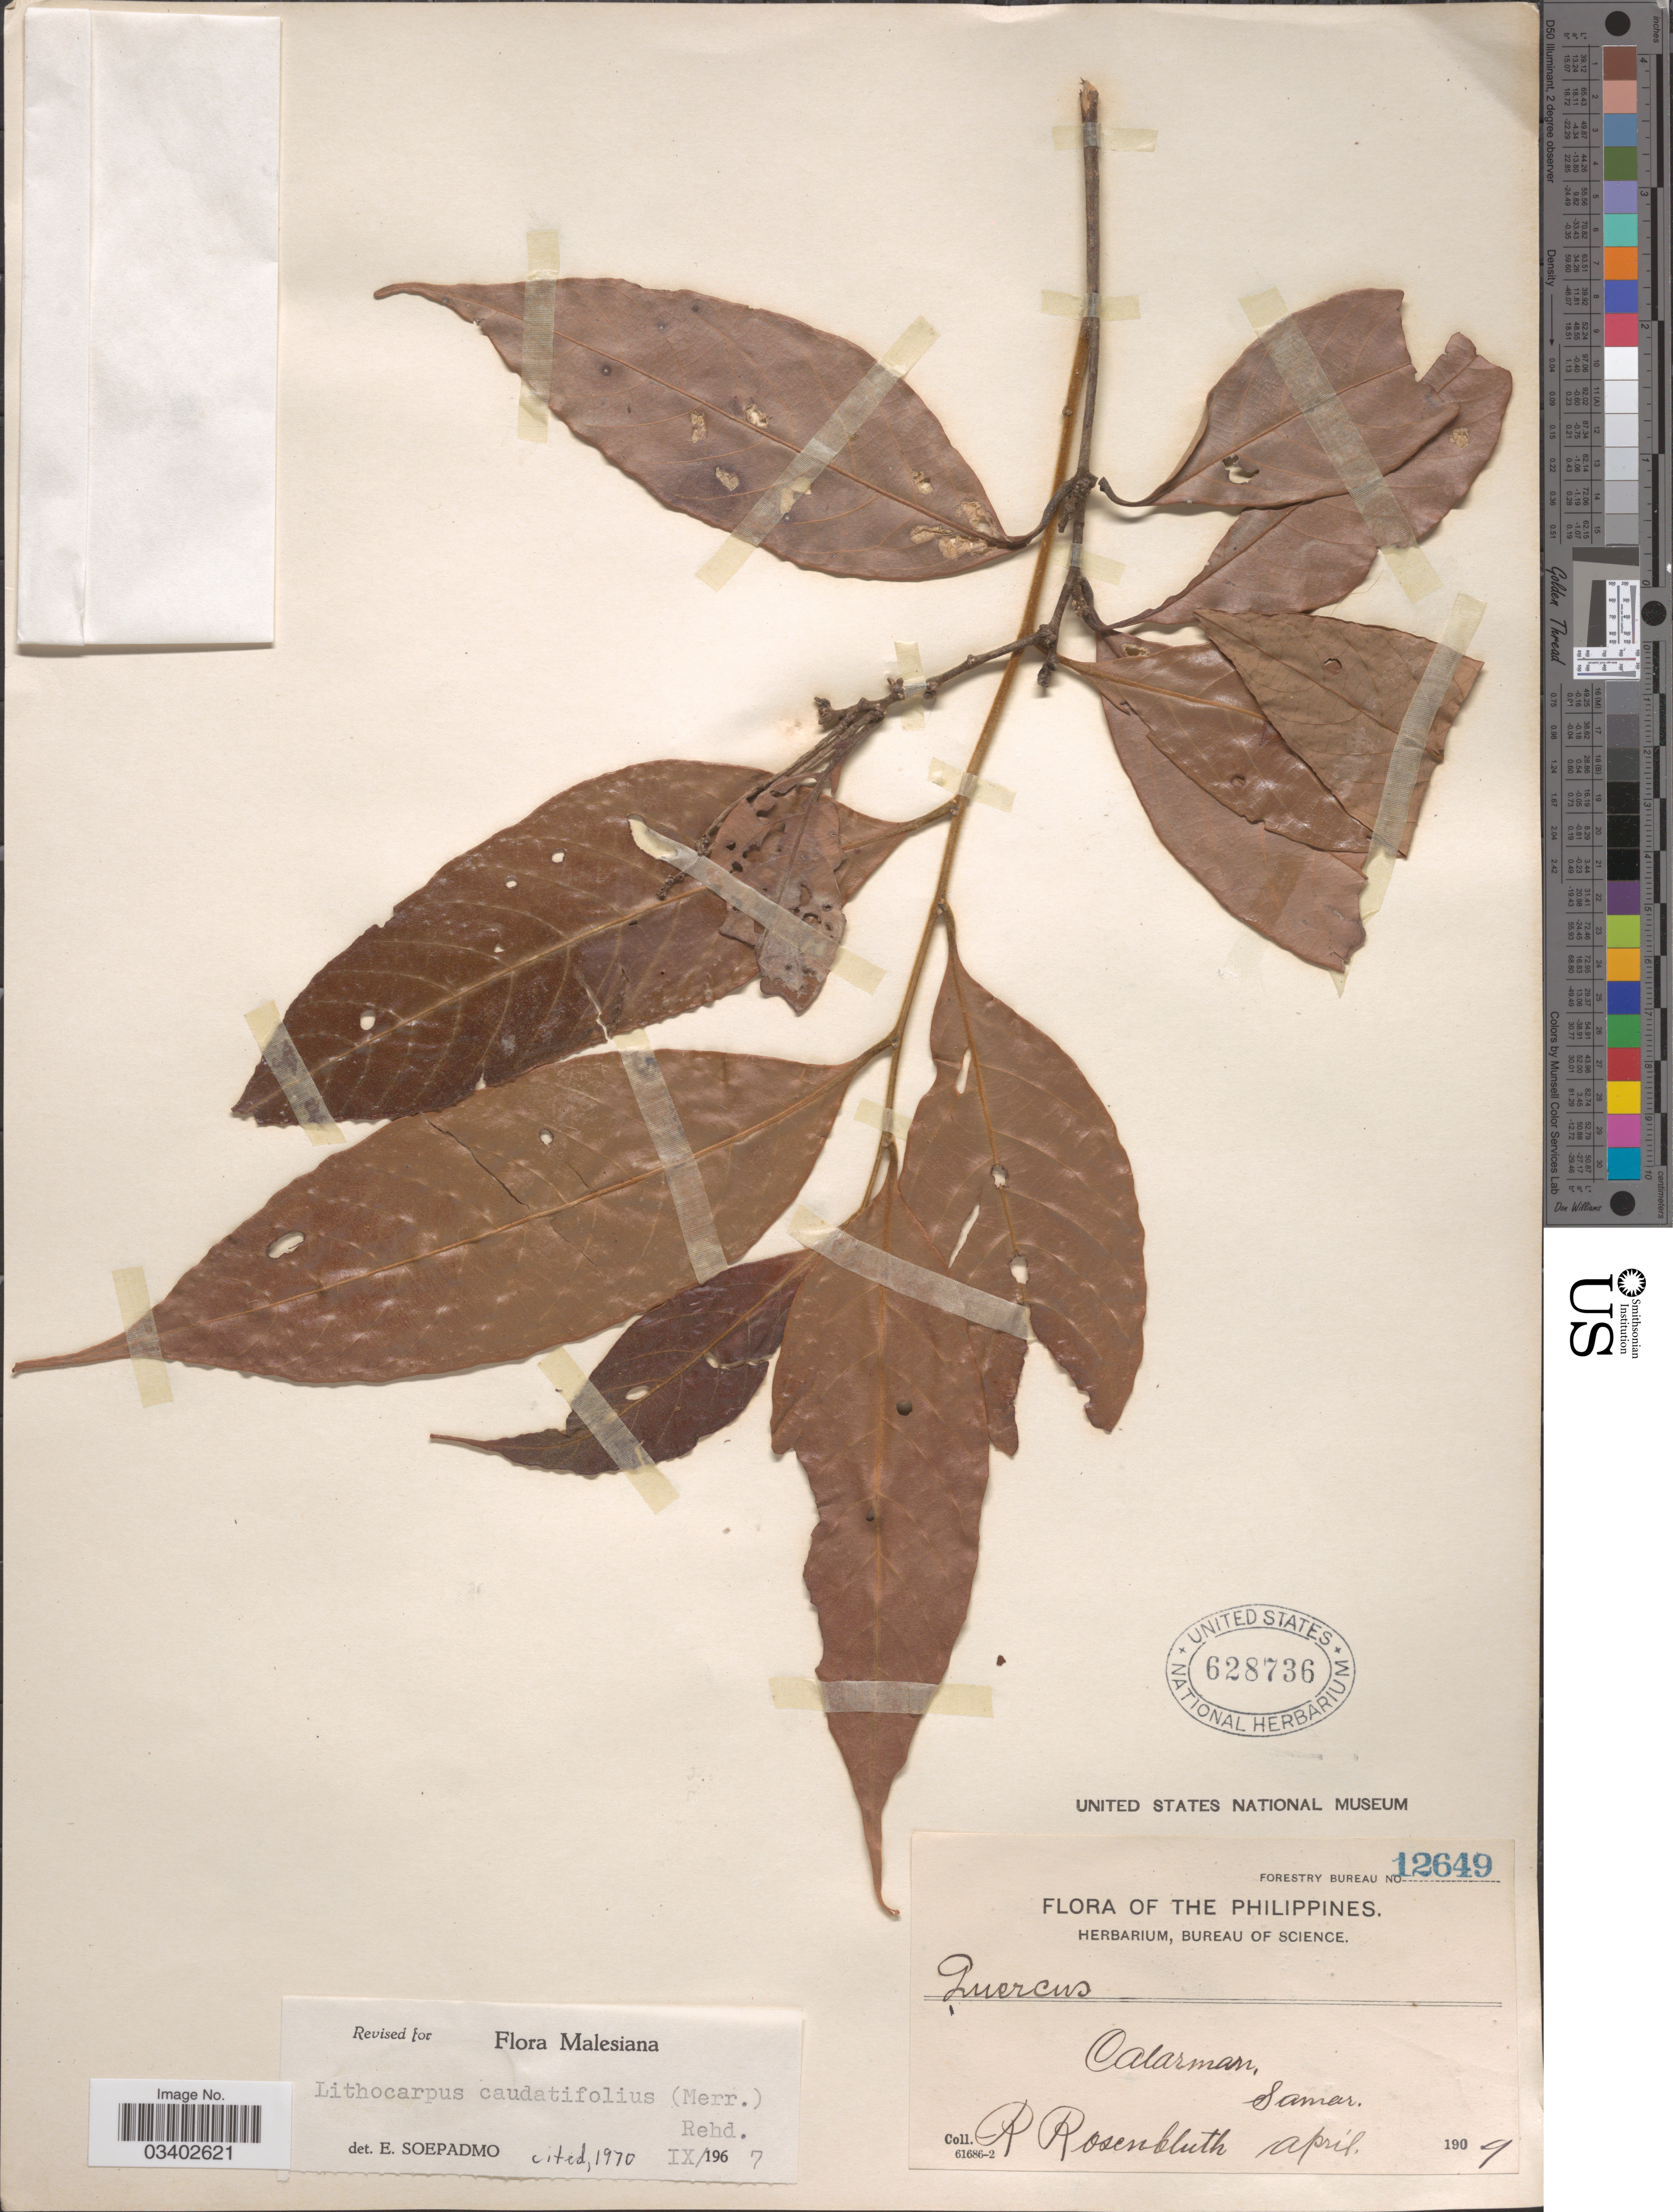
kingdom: Plantae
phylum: Tracheophyta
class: Magnoliopsida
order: Fagales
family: Fagaceae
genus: Lithocarpus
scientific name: Lithocarpus caudatifolius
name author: (Merr.) Rehder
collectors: R. Rosenbluth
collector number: Forestry Bureau 12649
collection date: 1909-04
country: Philippines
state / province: Eastern Visayas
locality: Calarman, Samar.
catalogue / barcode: US 628736